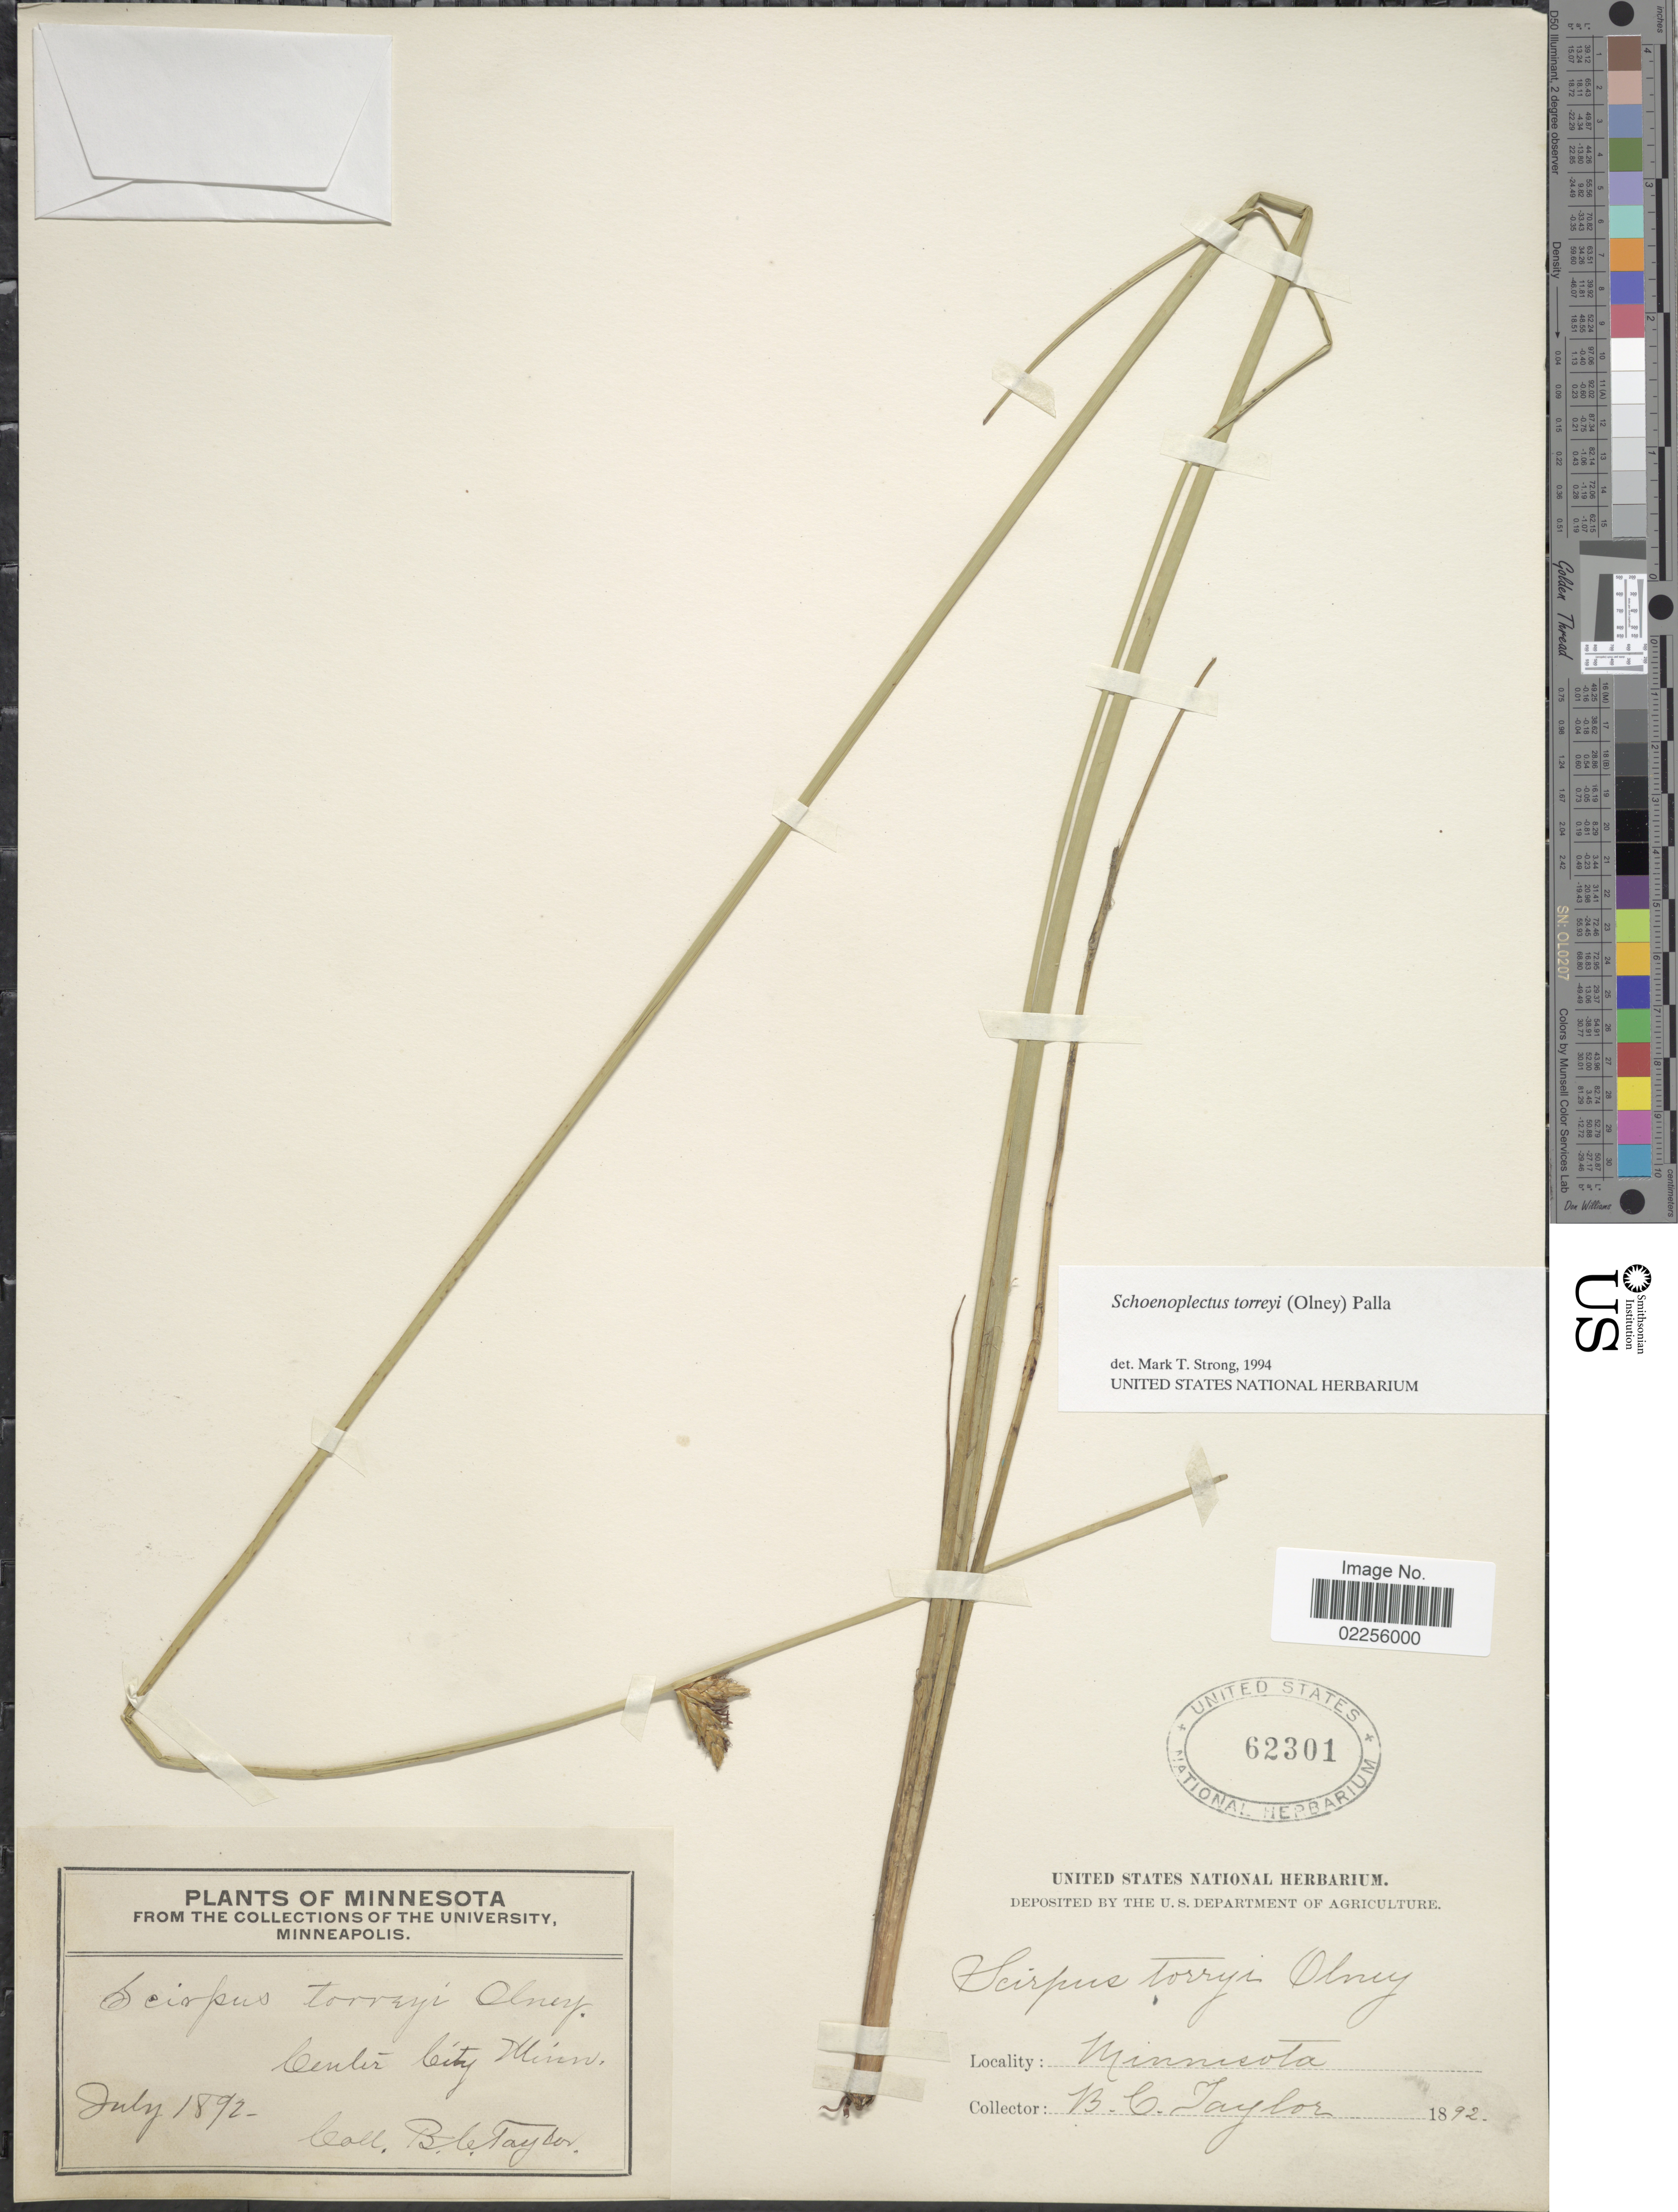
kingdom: Plantae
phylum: Tracheophyta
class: Liliopsida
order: Poales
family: Cyperaceae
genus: Schoenoplectus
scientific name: Schoenoplectus torreyi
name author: (Olney) Palla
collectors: B. C. Taylor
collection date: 1892-07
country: United States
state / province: Minnesota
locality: Center City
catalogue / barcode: US 62301